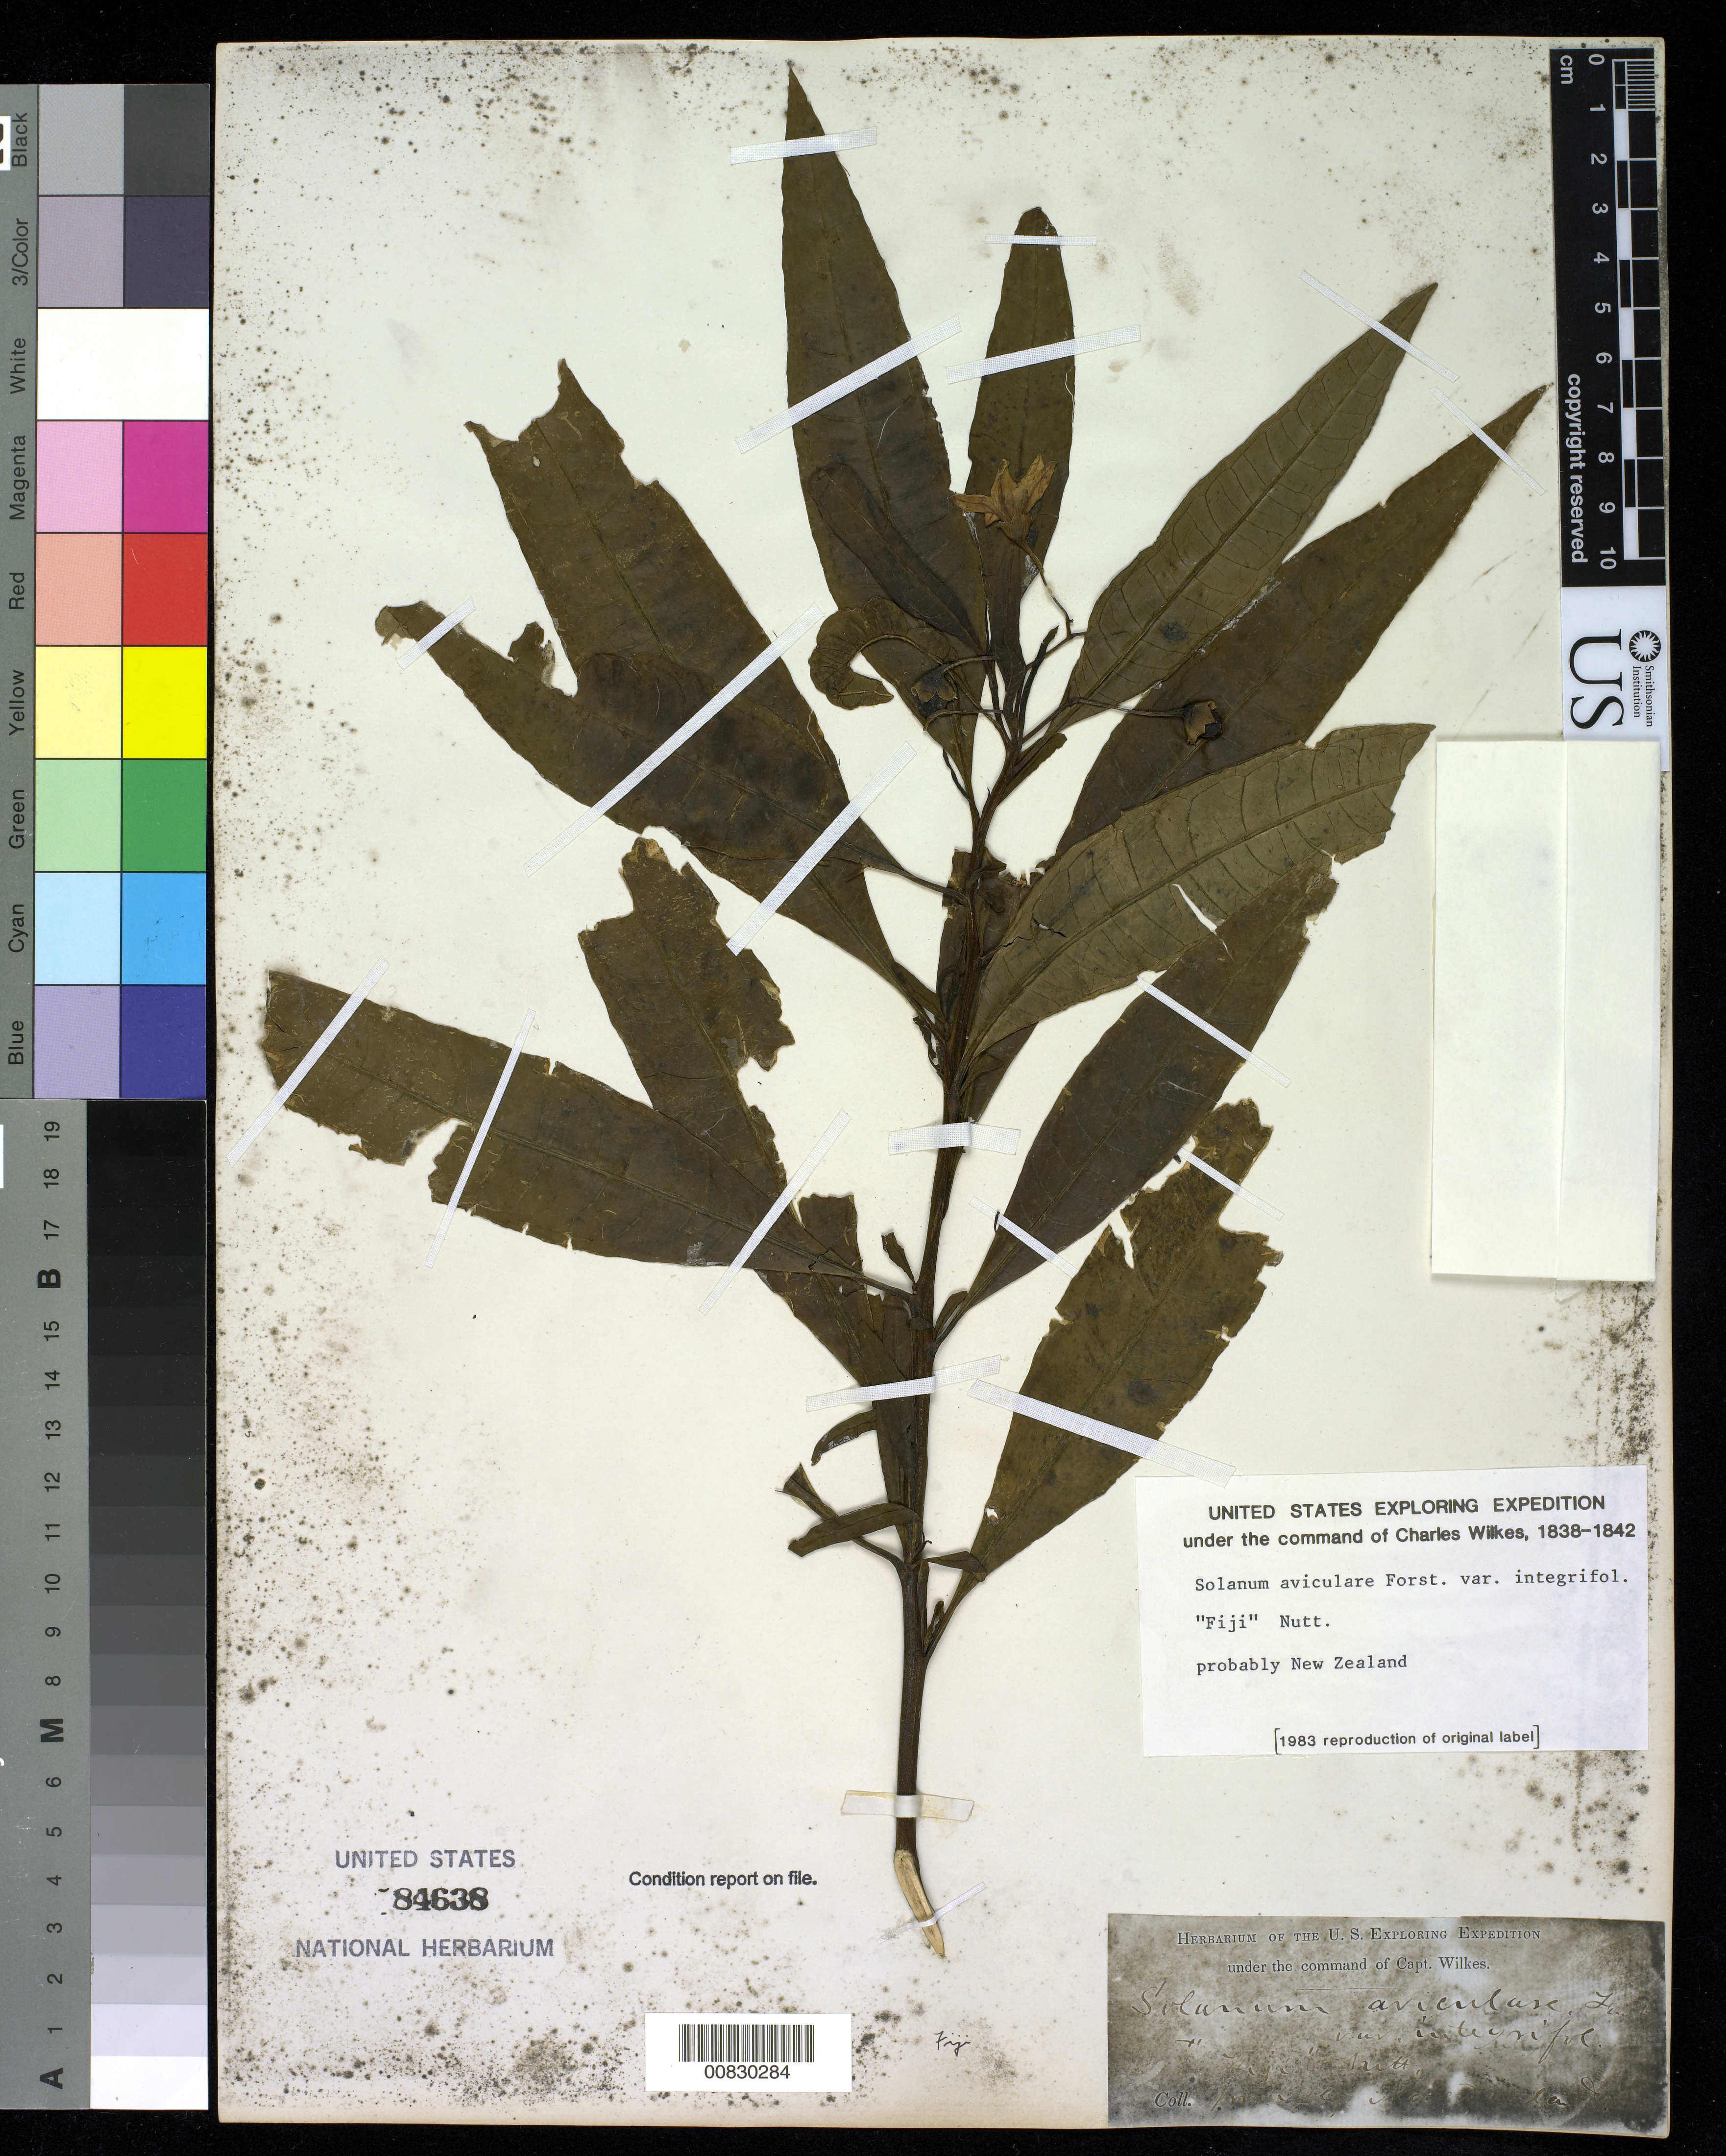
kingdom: Plantae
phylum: Tracheophyta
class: Magnoliopsida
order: Solanales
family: Solanaceae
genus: Solanum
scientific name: Solanum aviculare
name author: G. Forst.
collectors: Wilkes Explor. Exped.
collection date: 1838/1842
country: New Zealand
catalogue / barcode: US 84638